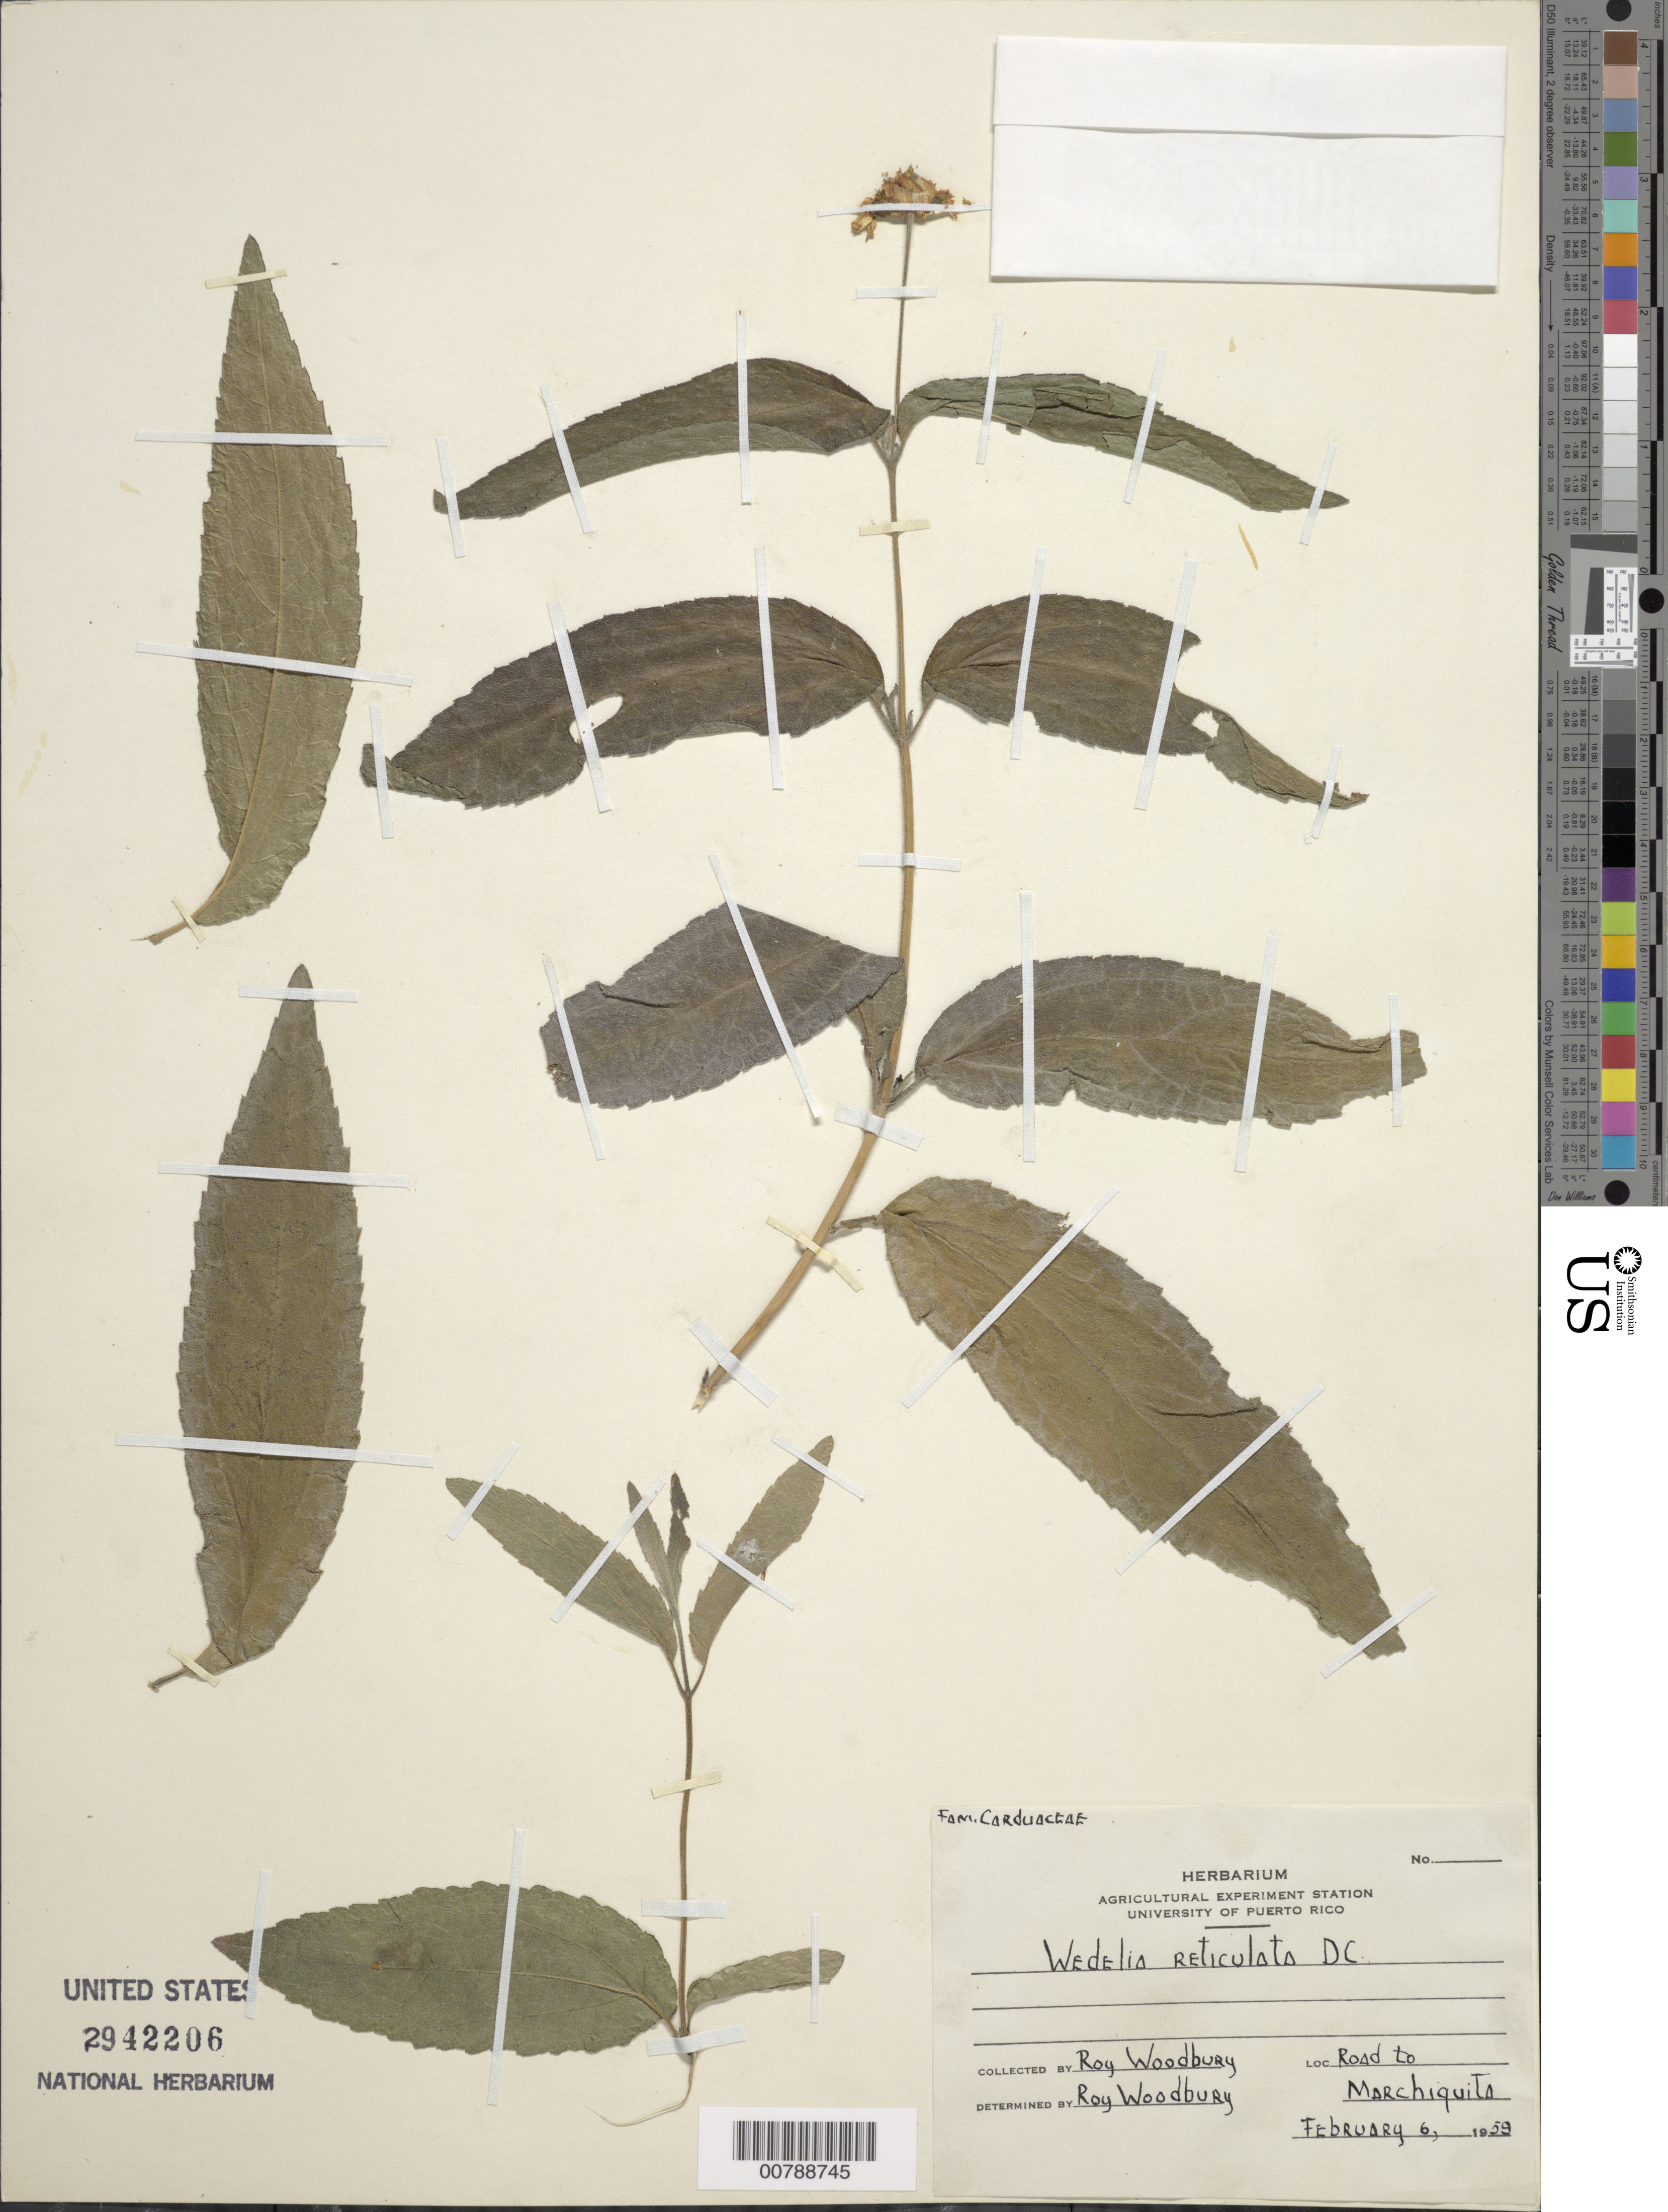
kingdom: Plantae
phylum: Tracheophyta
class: Magnoliopsida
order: Asterales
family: Asteraceae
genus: Wedelia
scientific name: Wedelia reticulata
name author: DC.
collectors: R. O. Woodbury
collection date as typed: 06 Feb 1959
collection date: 1959-02-06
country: Puerto Rico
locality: Road to Marchita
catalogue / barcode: US 2942206